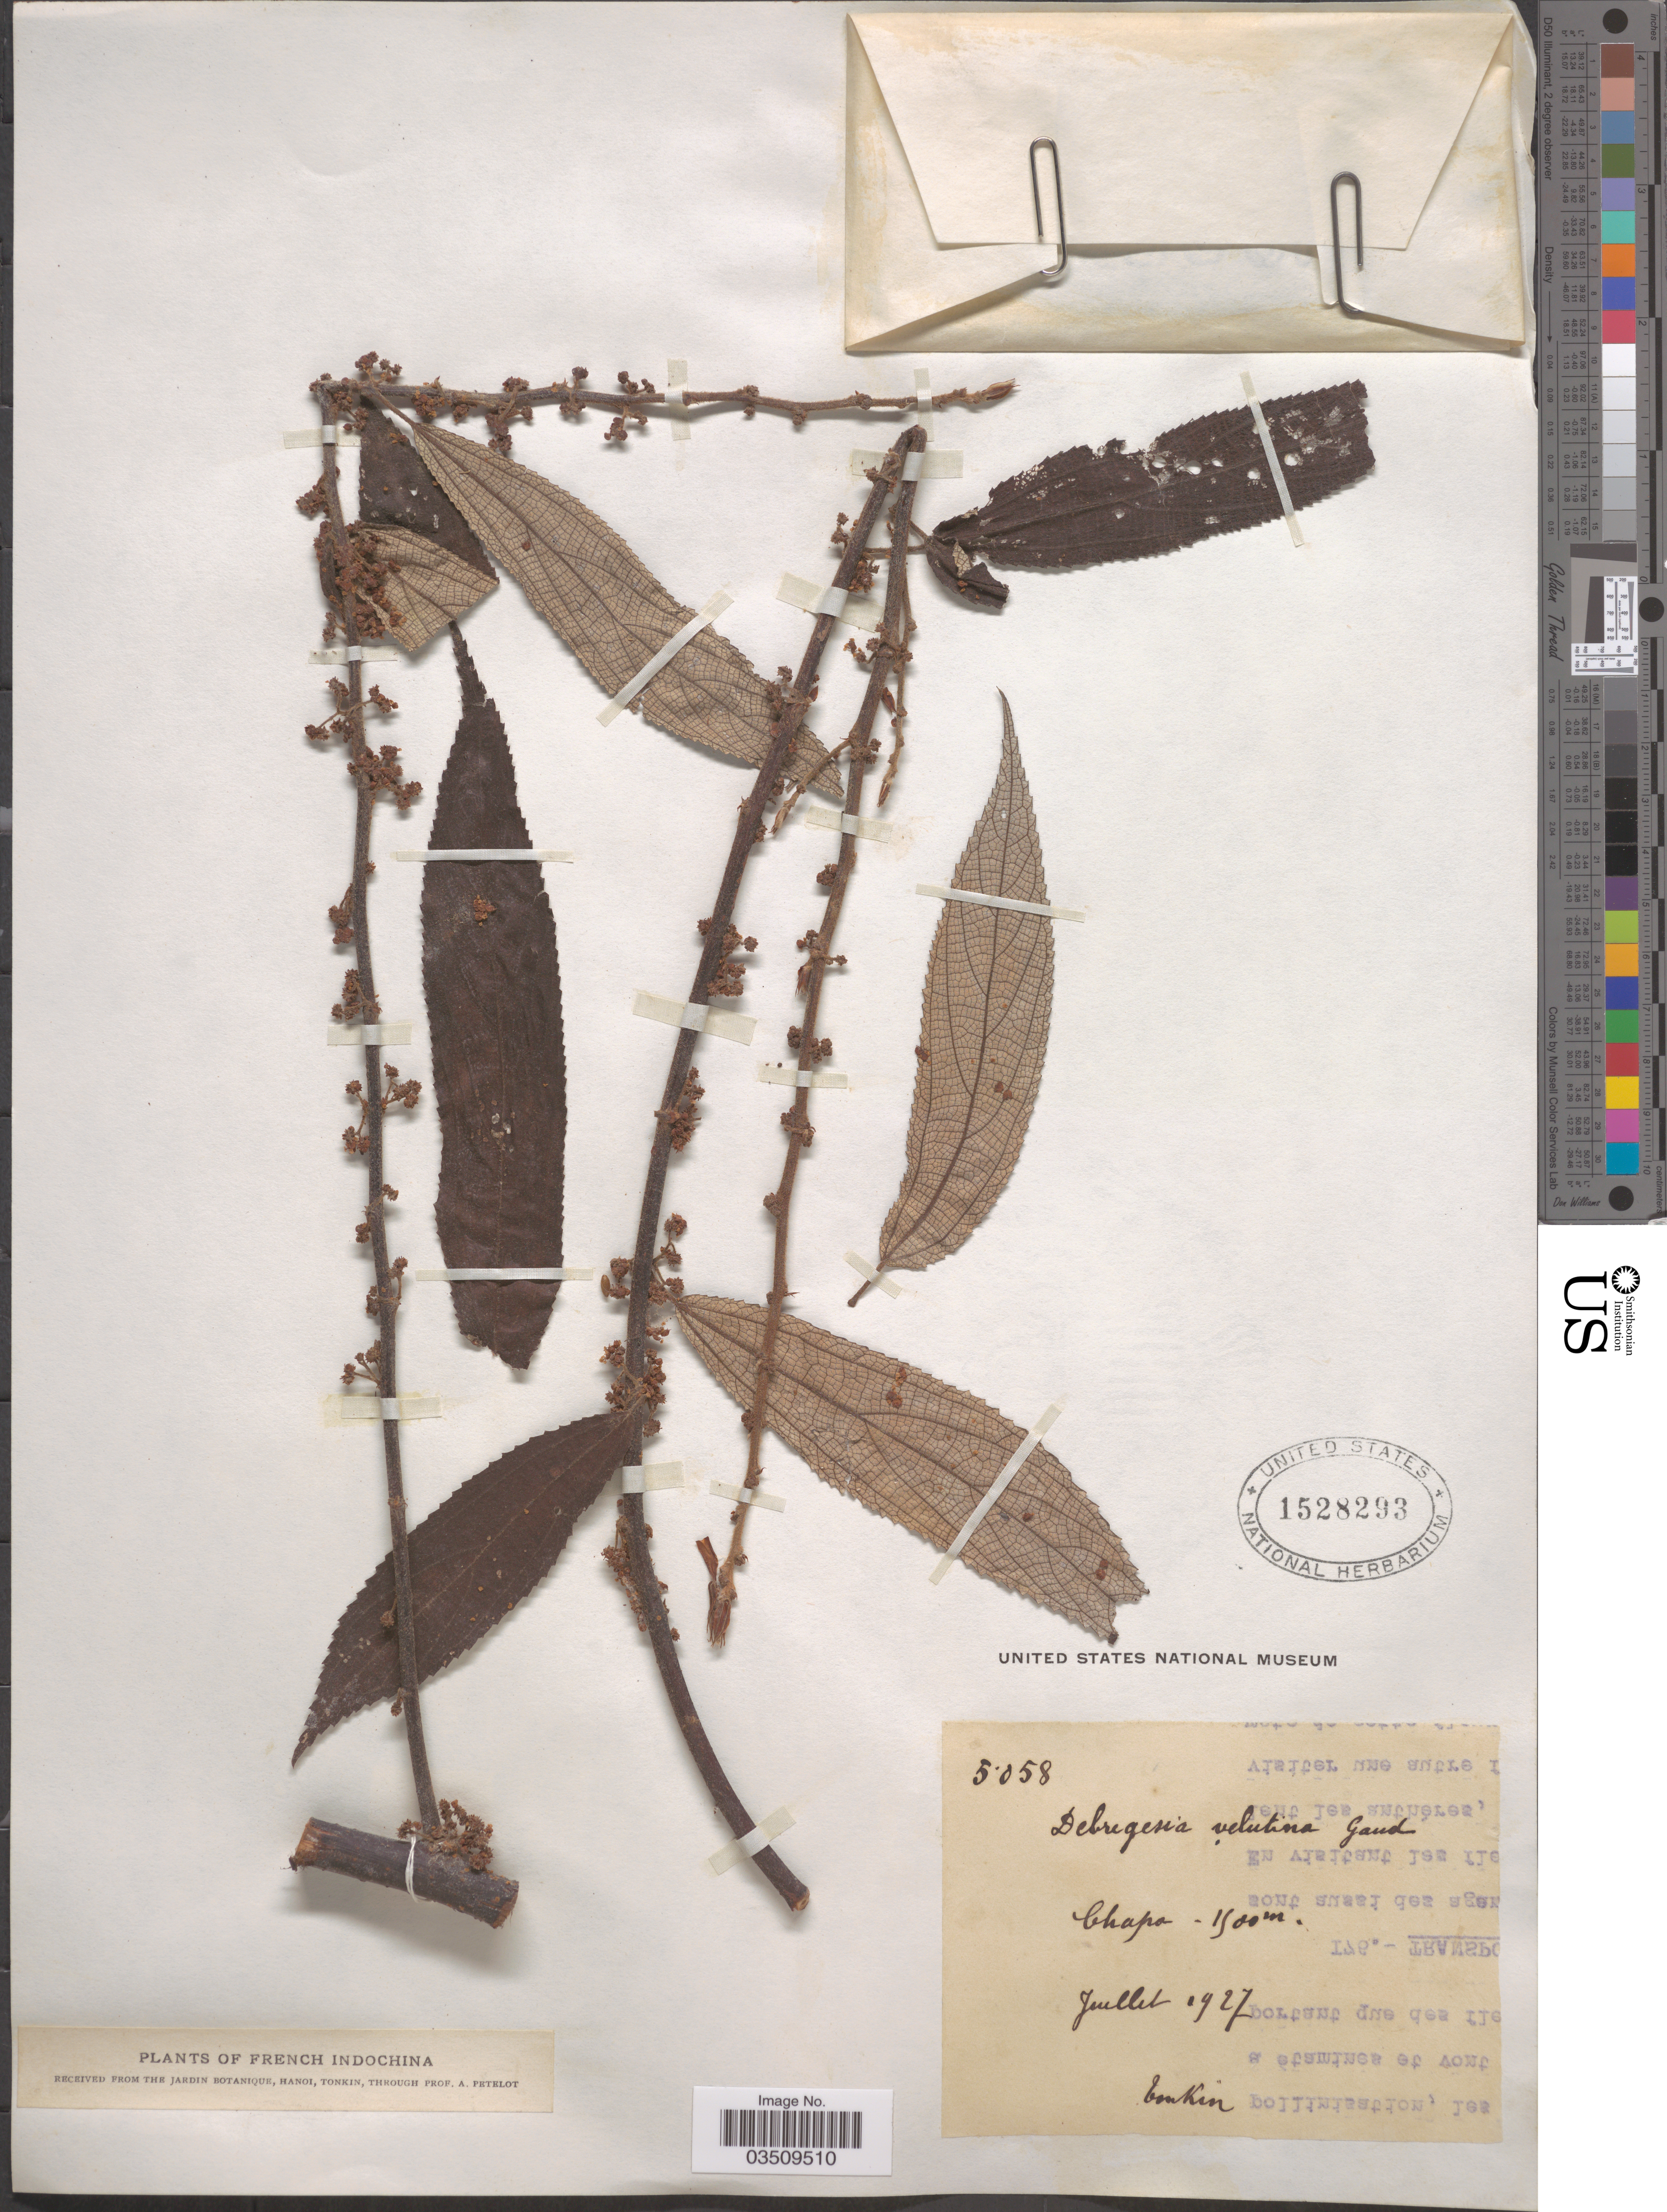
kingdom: Plantae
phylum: Tracheophyta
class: Magnoliopsida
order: Rosales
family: Urticaceae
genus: Debregeasia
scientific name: Debregeasia velutina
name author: Gaudich.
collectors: P. A. Pételot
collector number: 5058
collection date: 1927-07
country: Vietnam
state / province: Lao Cai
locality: French Indochina. Chapa.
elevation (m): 1500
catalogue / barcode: US 1528293